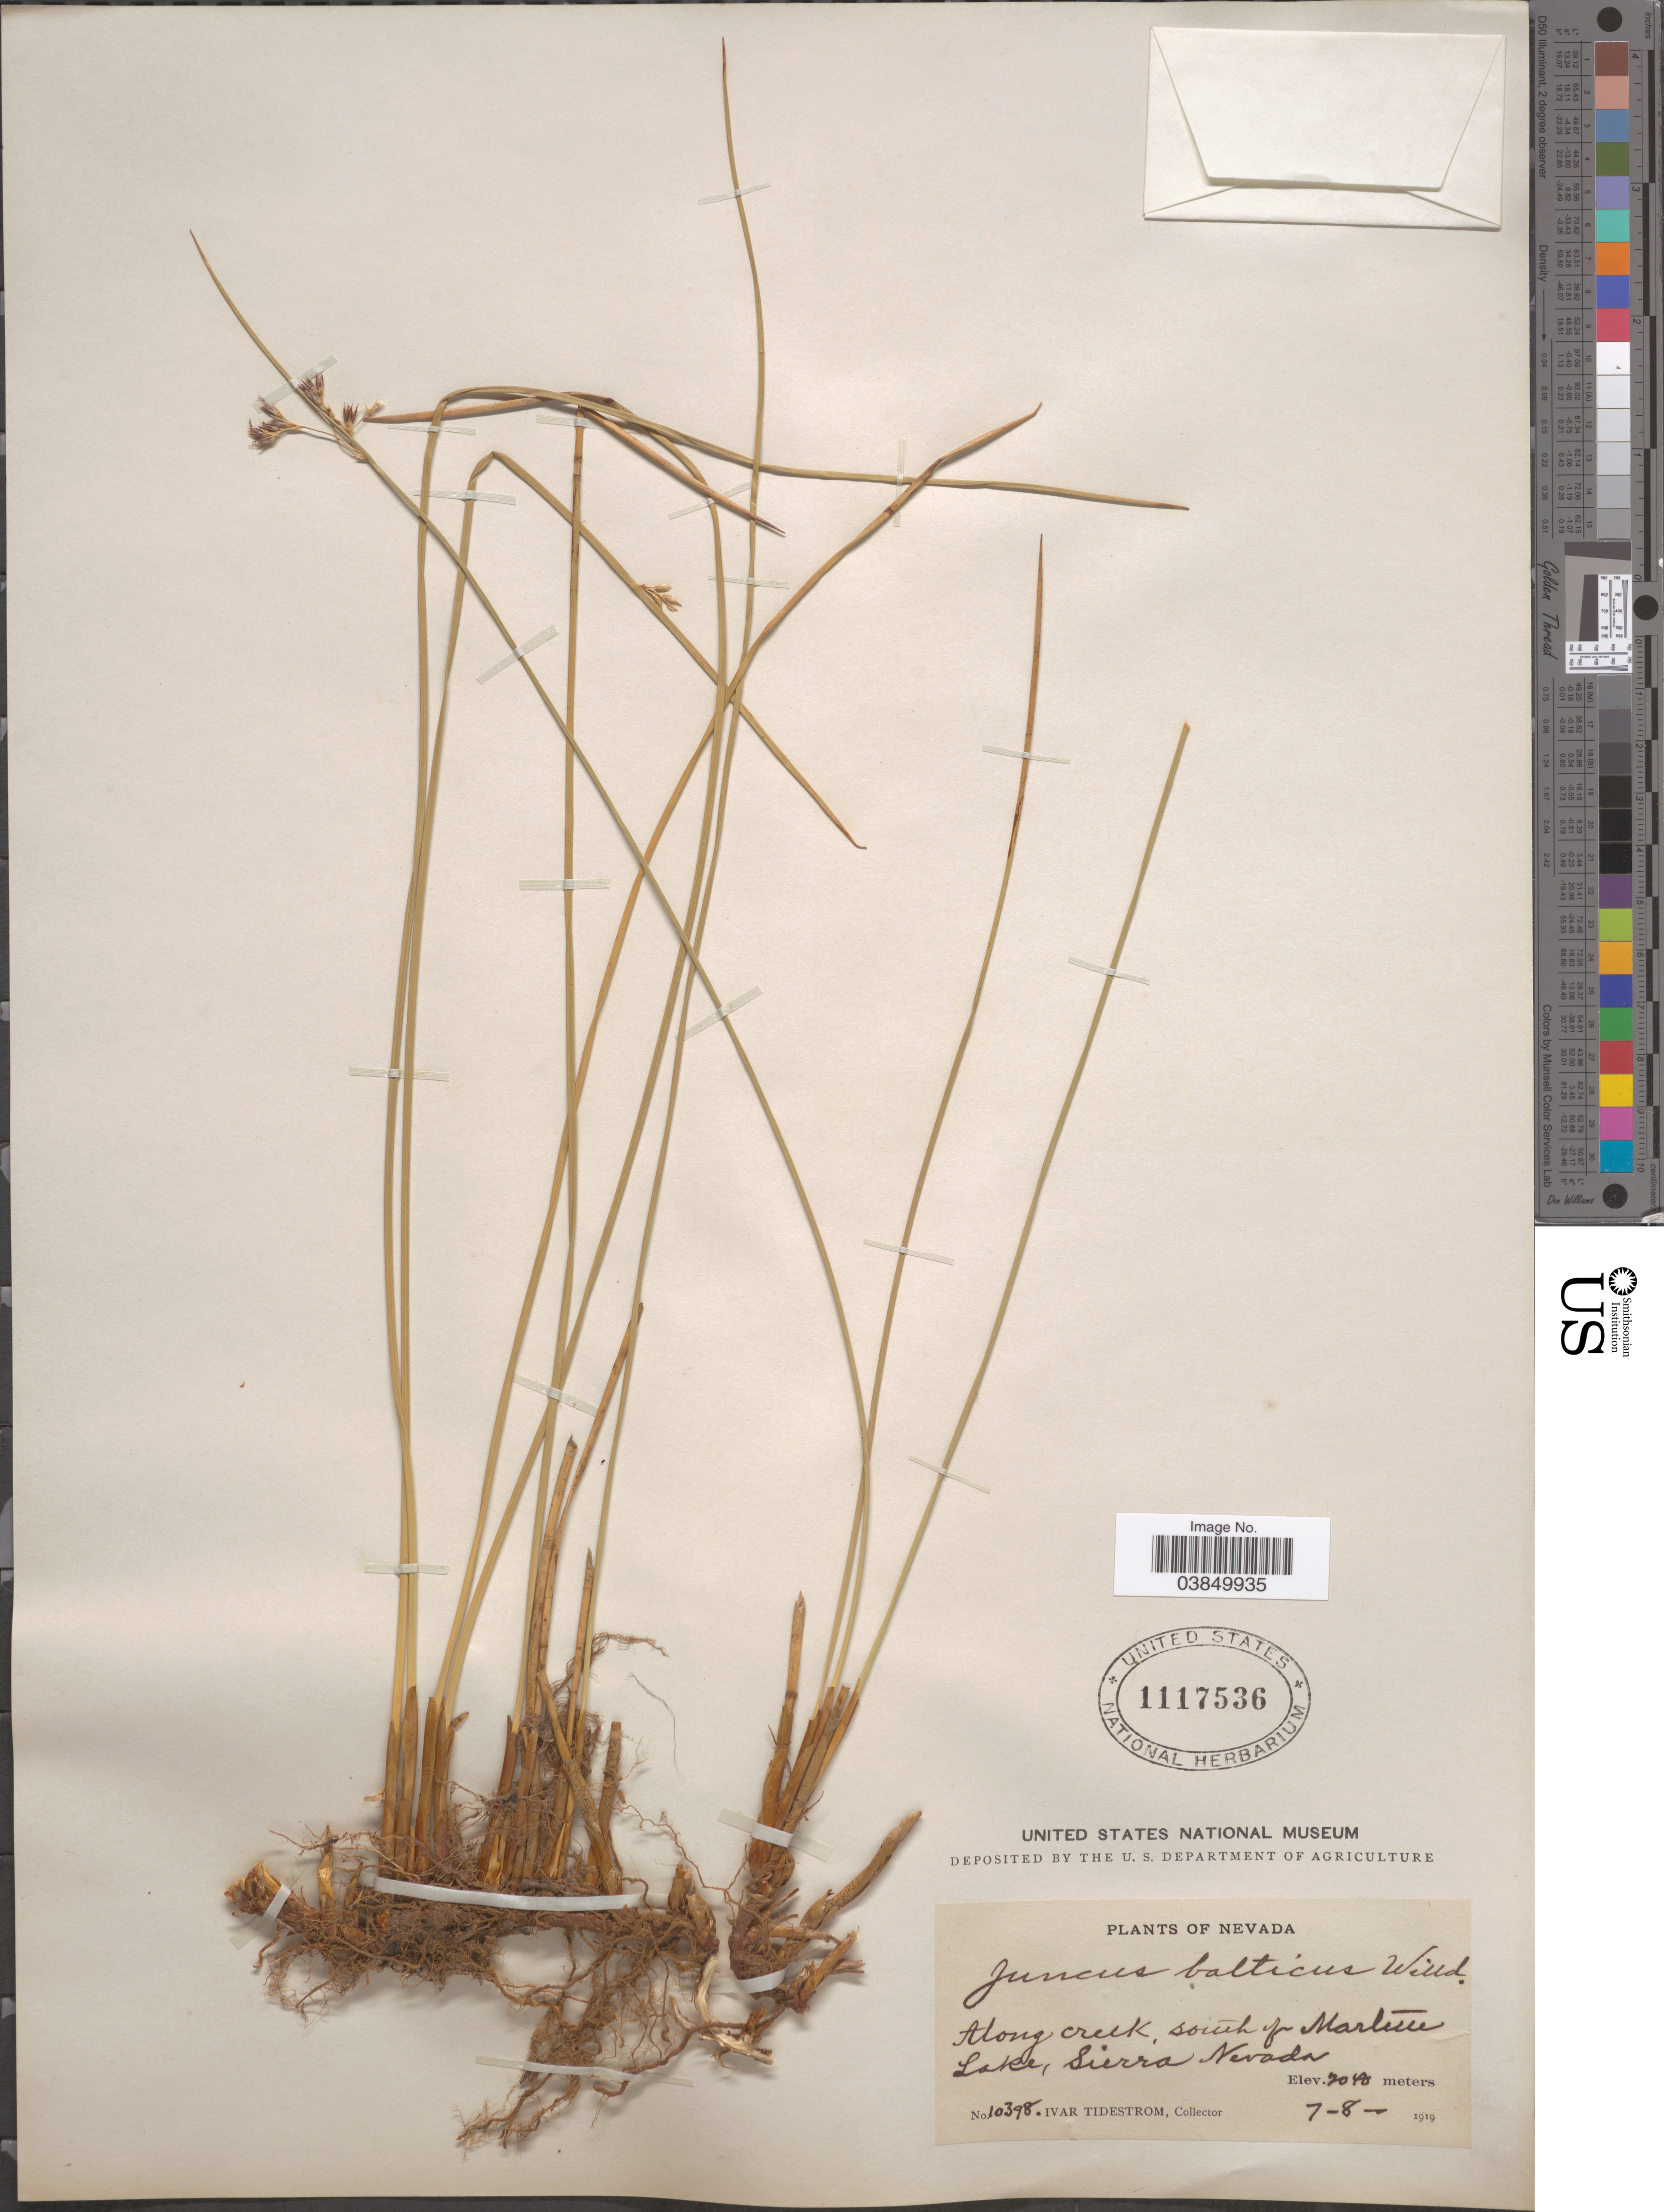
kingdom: Plantae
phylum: Tracheophyta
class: Liliopsida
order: Poales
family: Juncaceae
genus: Juncus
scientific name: Juncus balticus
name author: Willd.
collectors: I. F. Tidestrom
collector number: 10398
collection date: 1919-07-08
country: United States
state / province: Nevada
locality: Along creek, south of Marlette Lake, Sierra Nevada.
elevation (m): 2040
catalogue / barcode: US 1117536